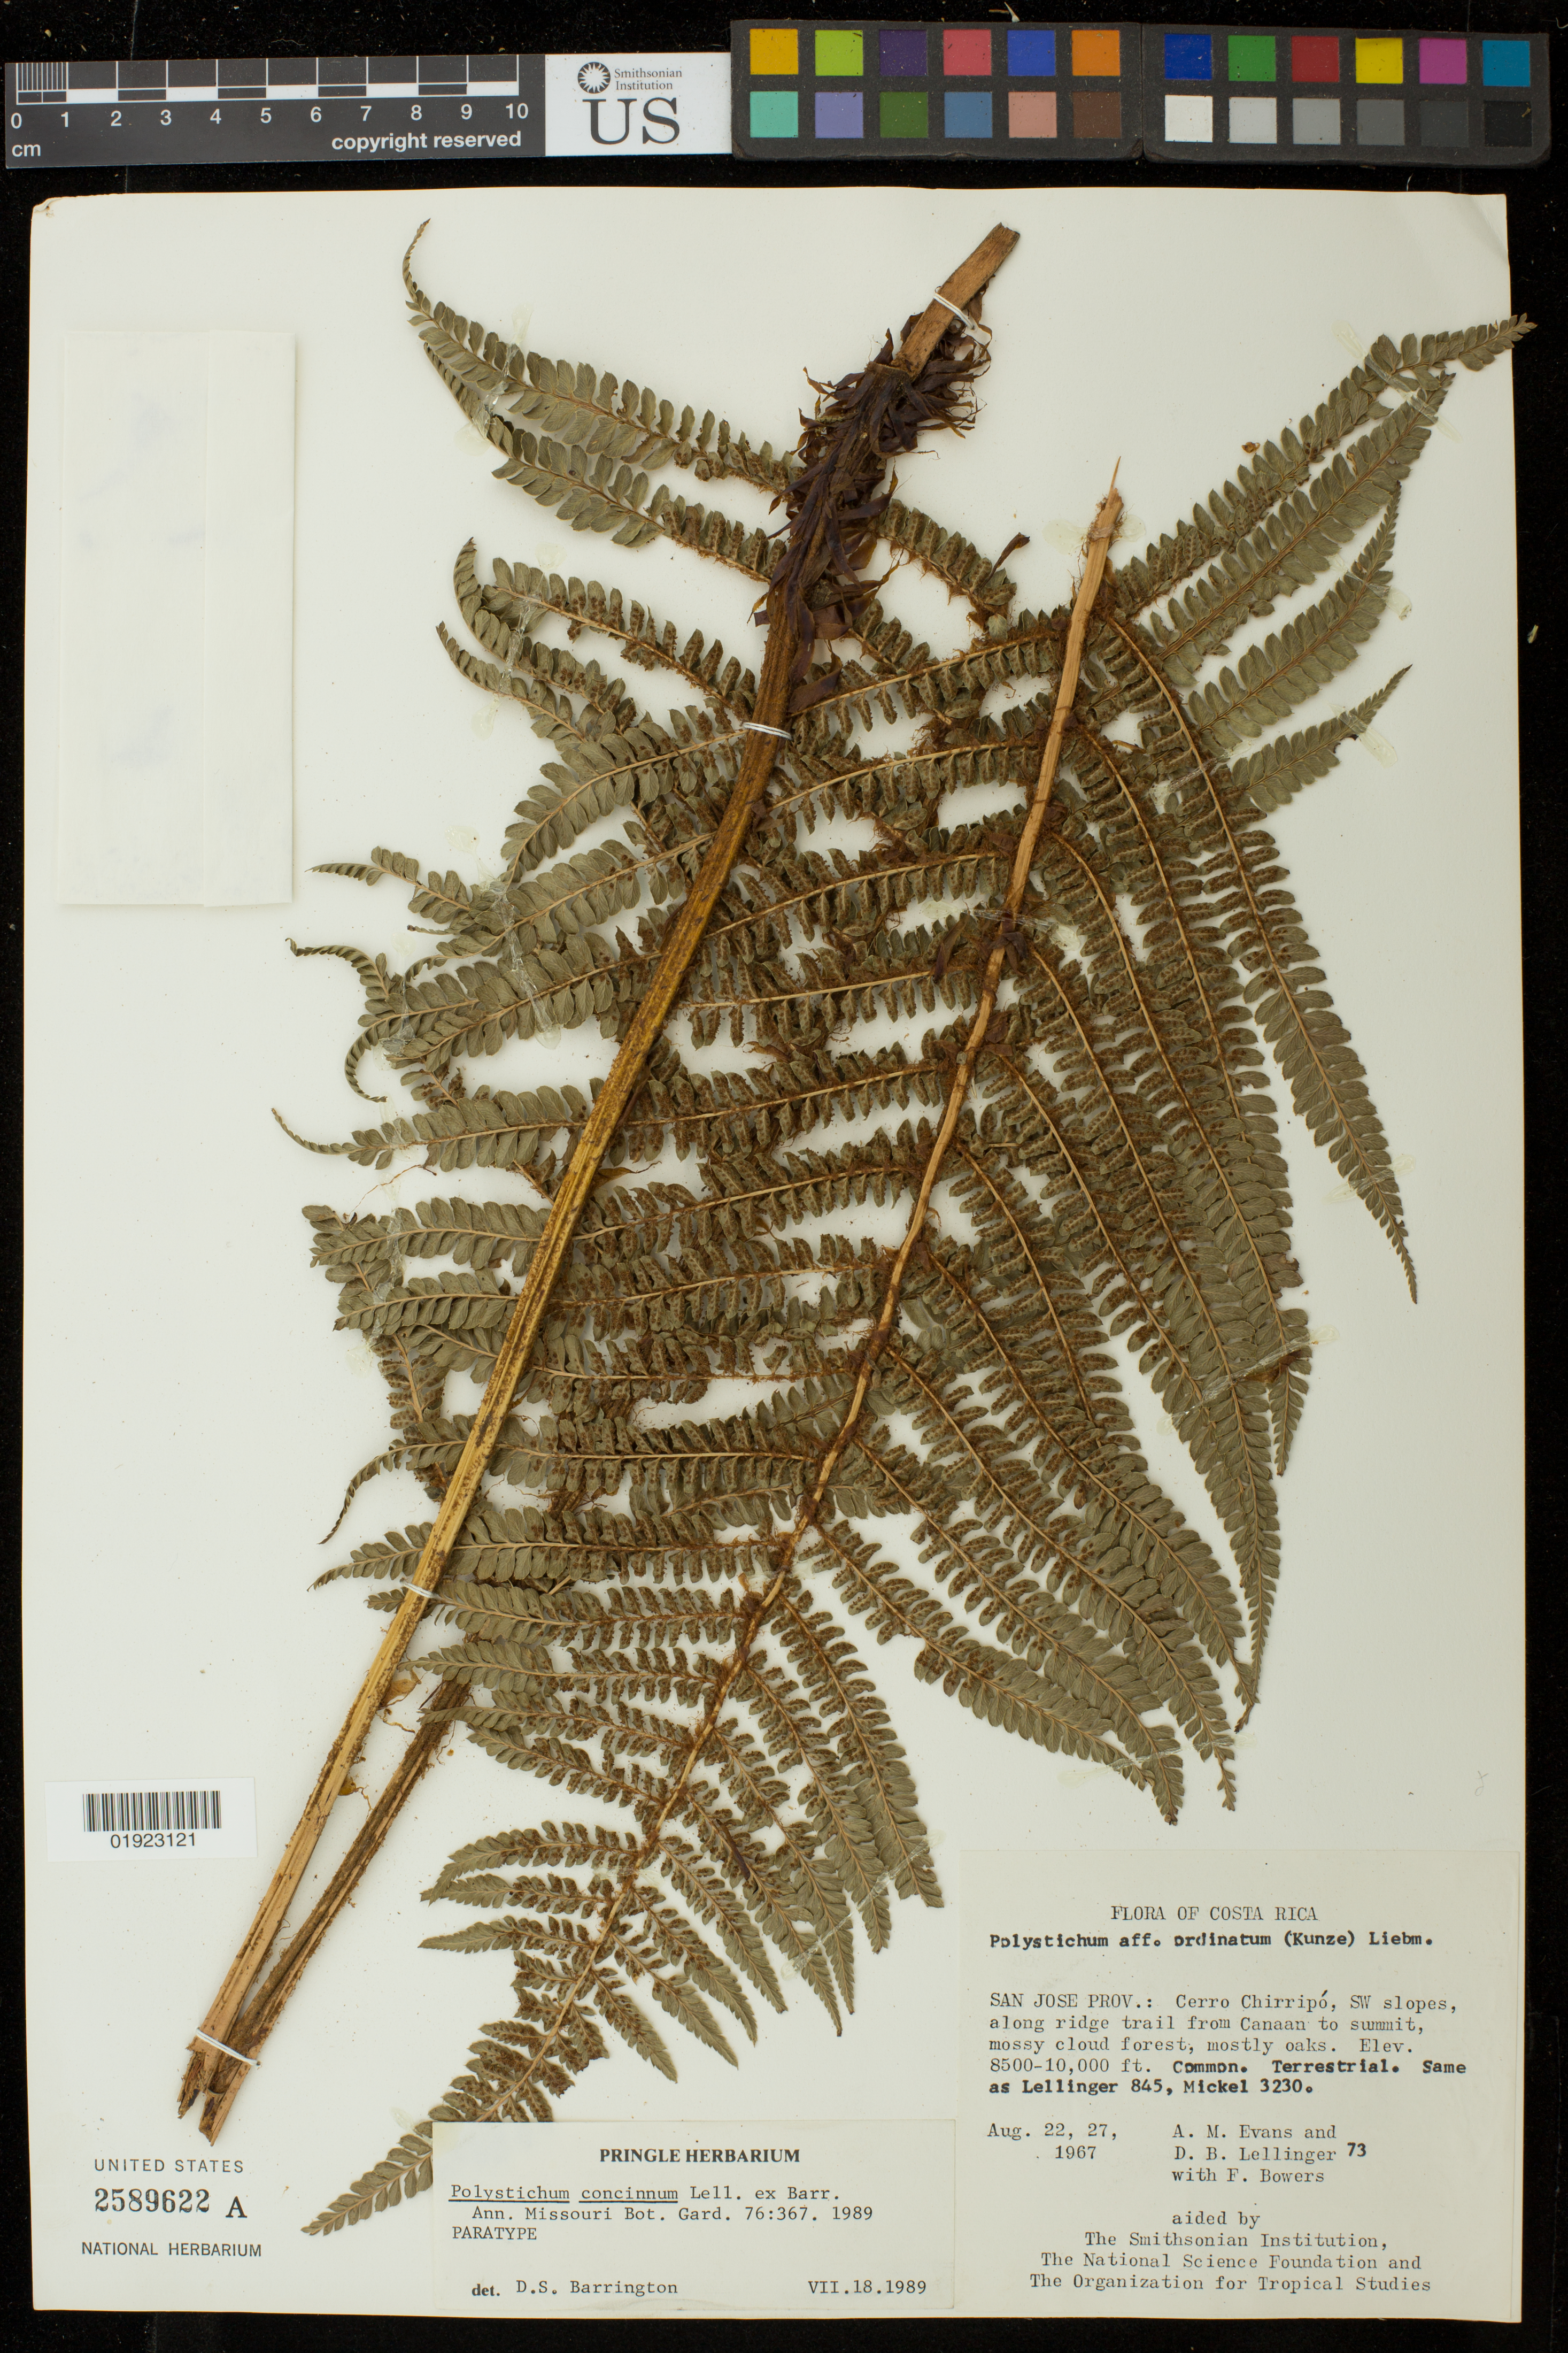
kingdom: Plantae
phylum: Tracheophyta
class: Polypodiopsida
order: Polypodiales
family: Dryopteridaceae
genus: Polystichum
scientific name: Polystichum concinnum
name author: Lellinger ex Barrington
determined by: Barrington, D. S., Curator (VT), University of Vermont (UNITED STATES)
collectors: A. M. Evans, D. B. Lellinger & F. Bowers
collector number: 73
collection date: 1967-08-22,1967-08-27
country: Costa Rica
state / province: San José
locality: Cerro Chirripo, SW slopes, along ridge trail from Canaan to summit.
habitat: Mossy cloud forest, mostly oaks.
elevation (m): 2591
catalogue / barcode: US 2589622